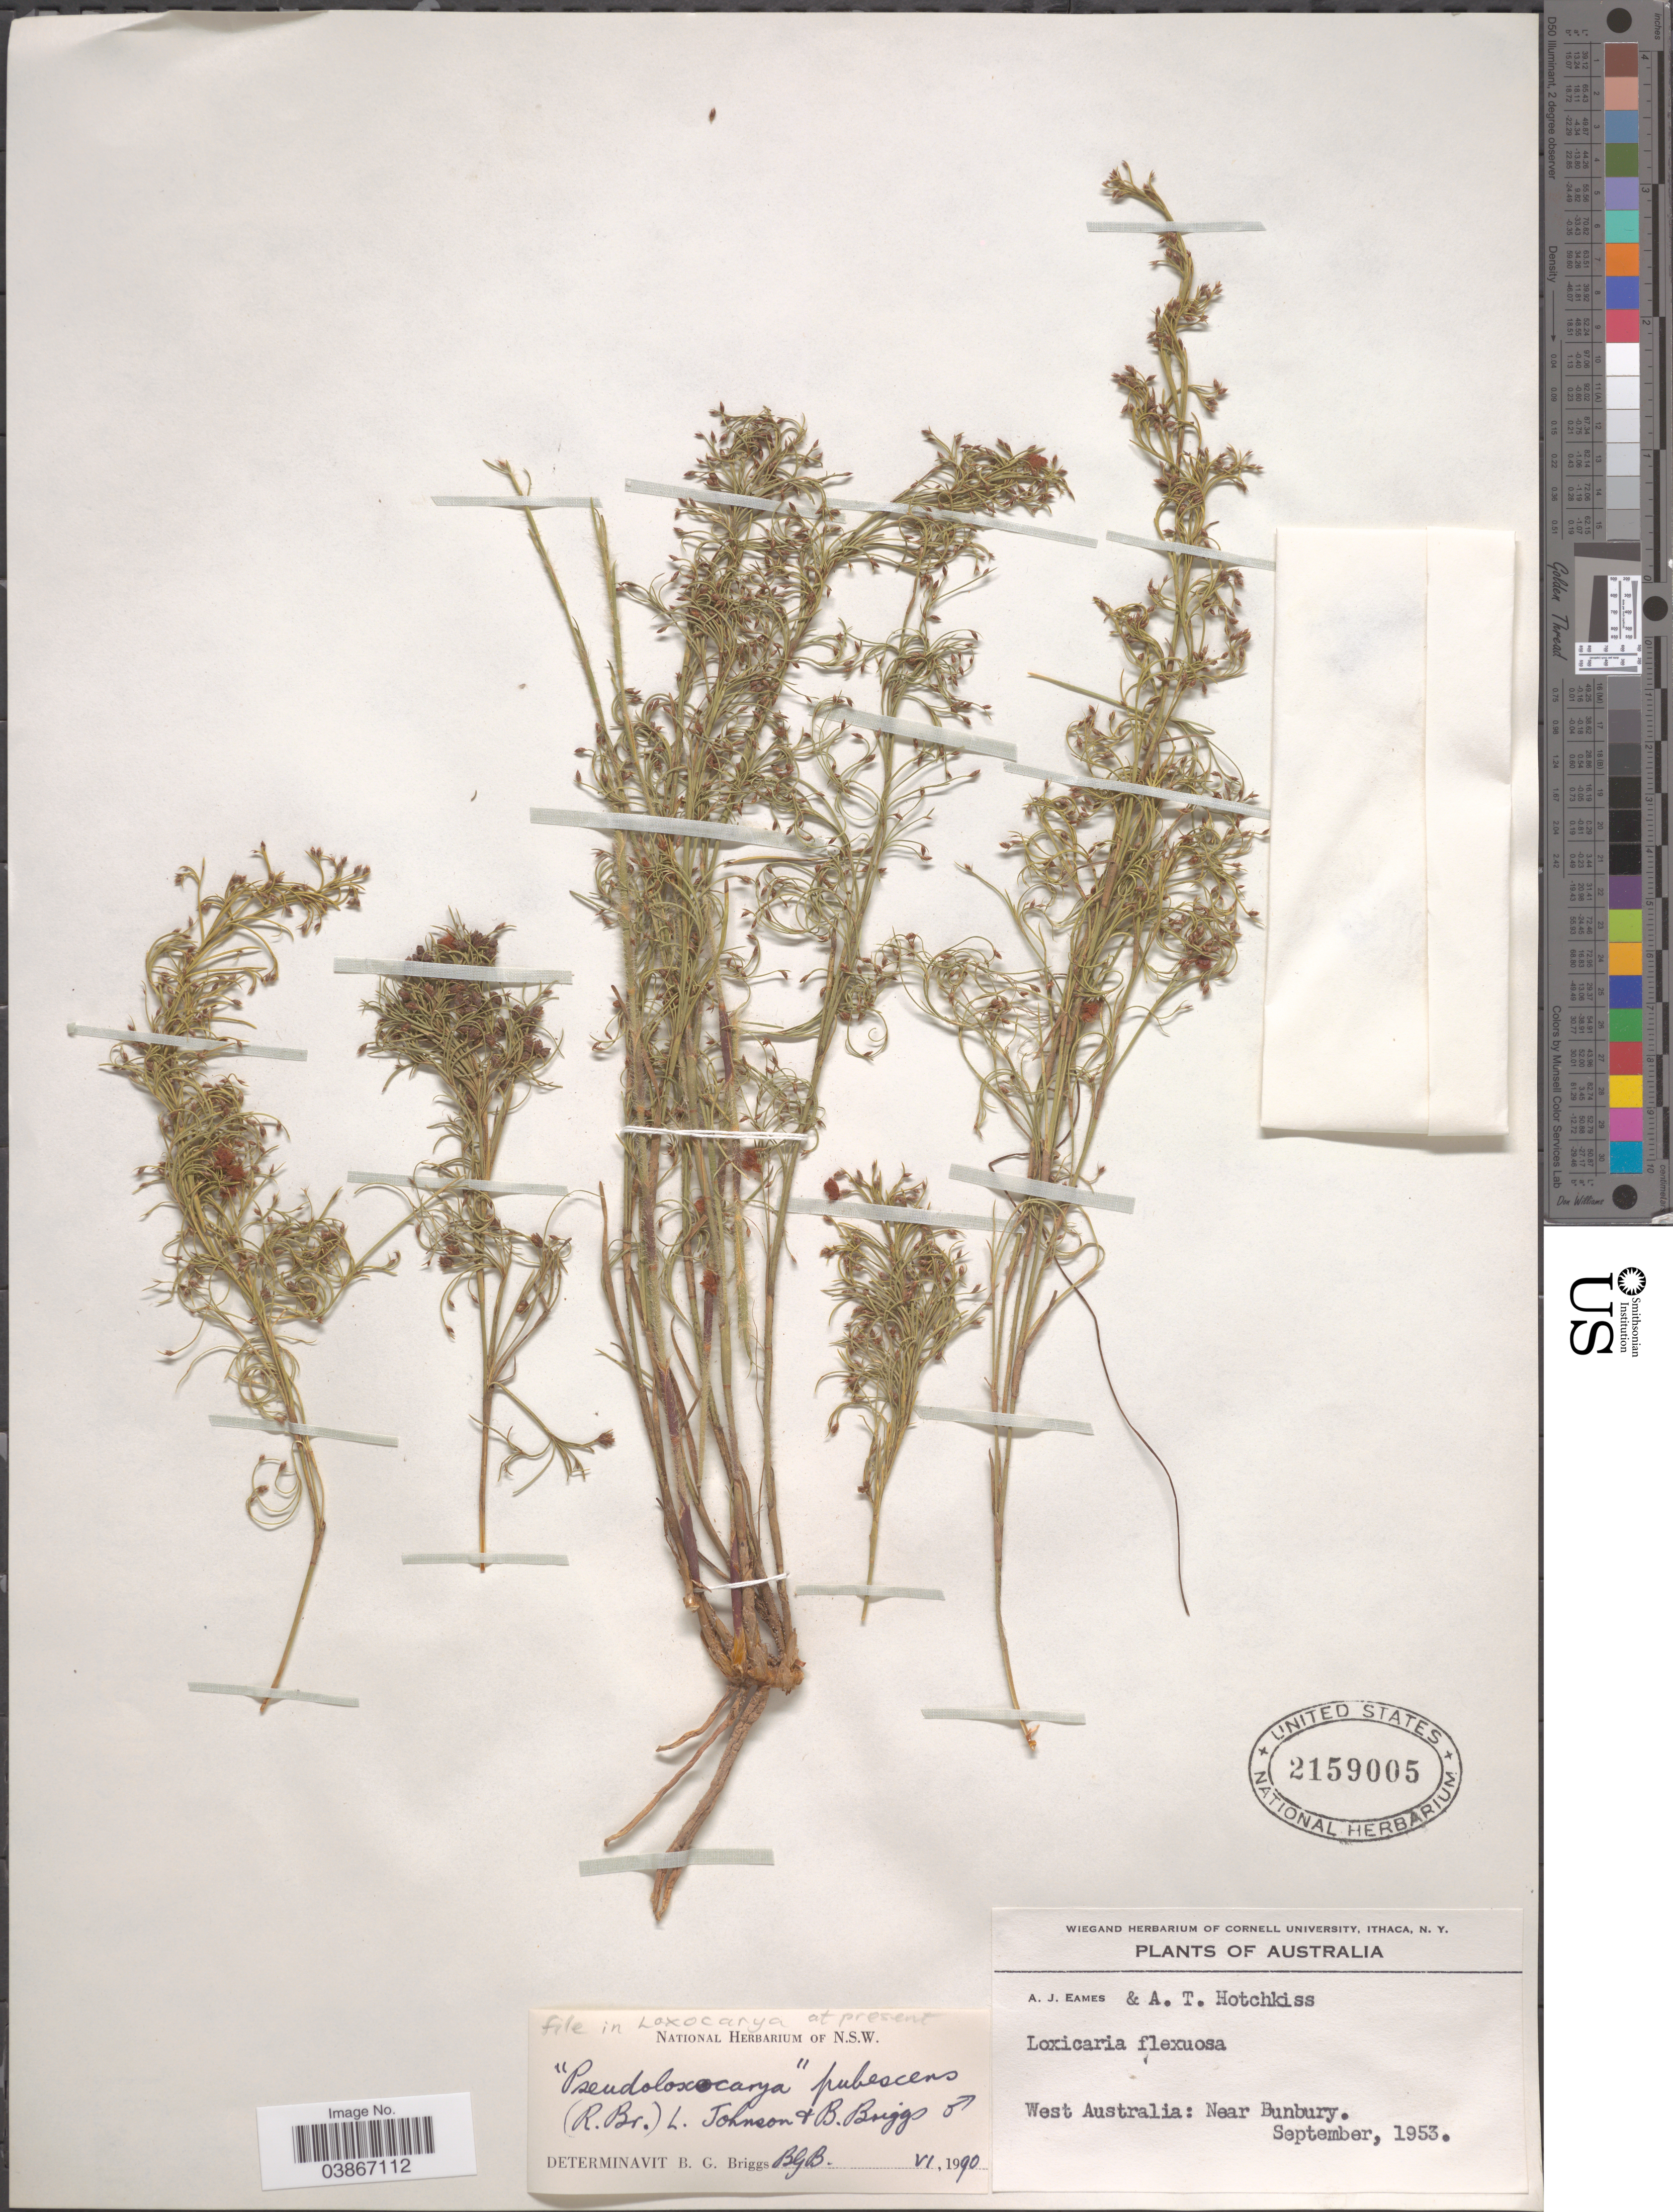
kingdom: Plantae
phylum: Tracheophyta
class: Liliopsida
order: Poales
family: Restionaceae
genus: Hypolaena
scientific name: Hypolaena pubescens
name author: (R. Br.) Nees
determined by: Strong, Mark T., (BOT), Smithsonian Institution - National Museum of Natural History (UNITED STATES)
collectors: A. J. Eames & A. Hotchkiss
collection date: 1953-09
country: Australia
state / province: Western Australia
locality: West Australia: Near Bunbury.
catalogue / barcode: US 2159005